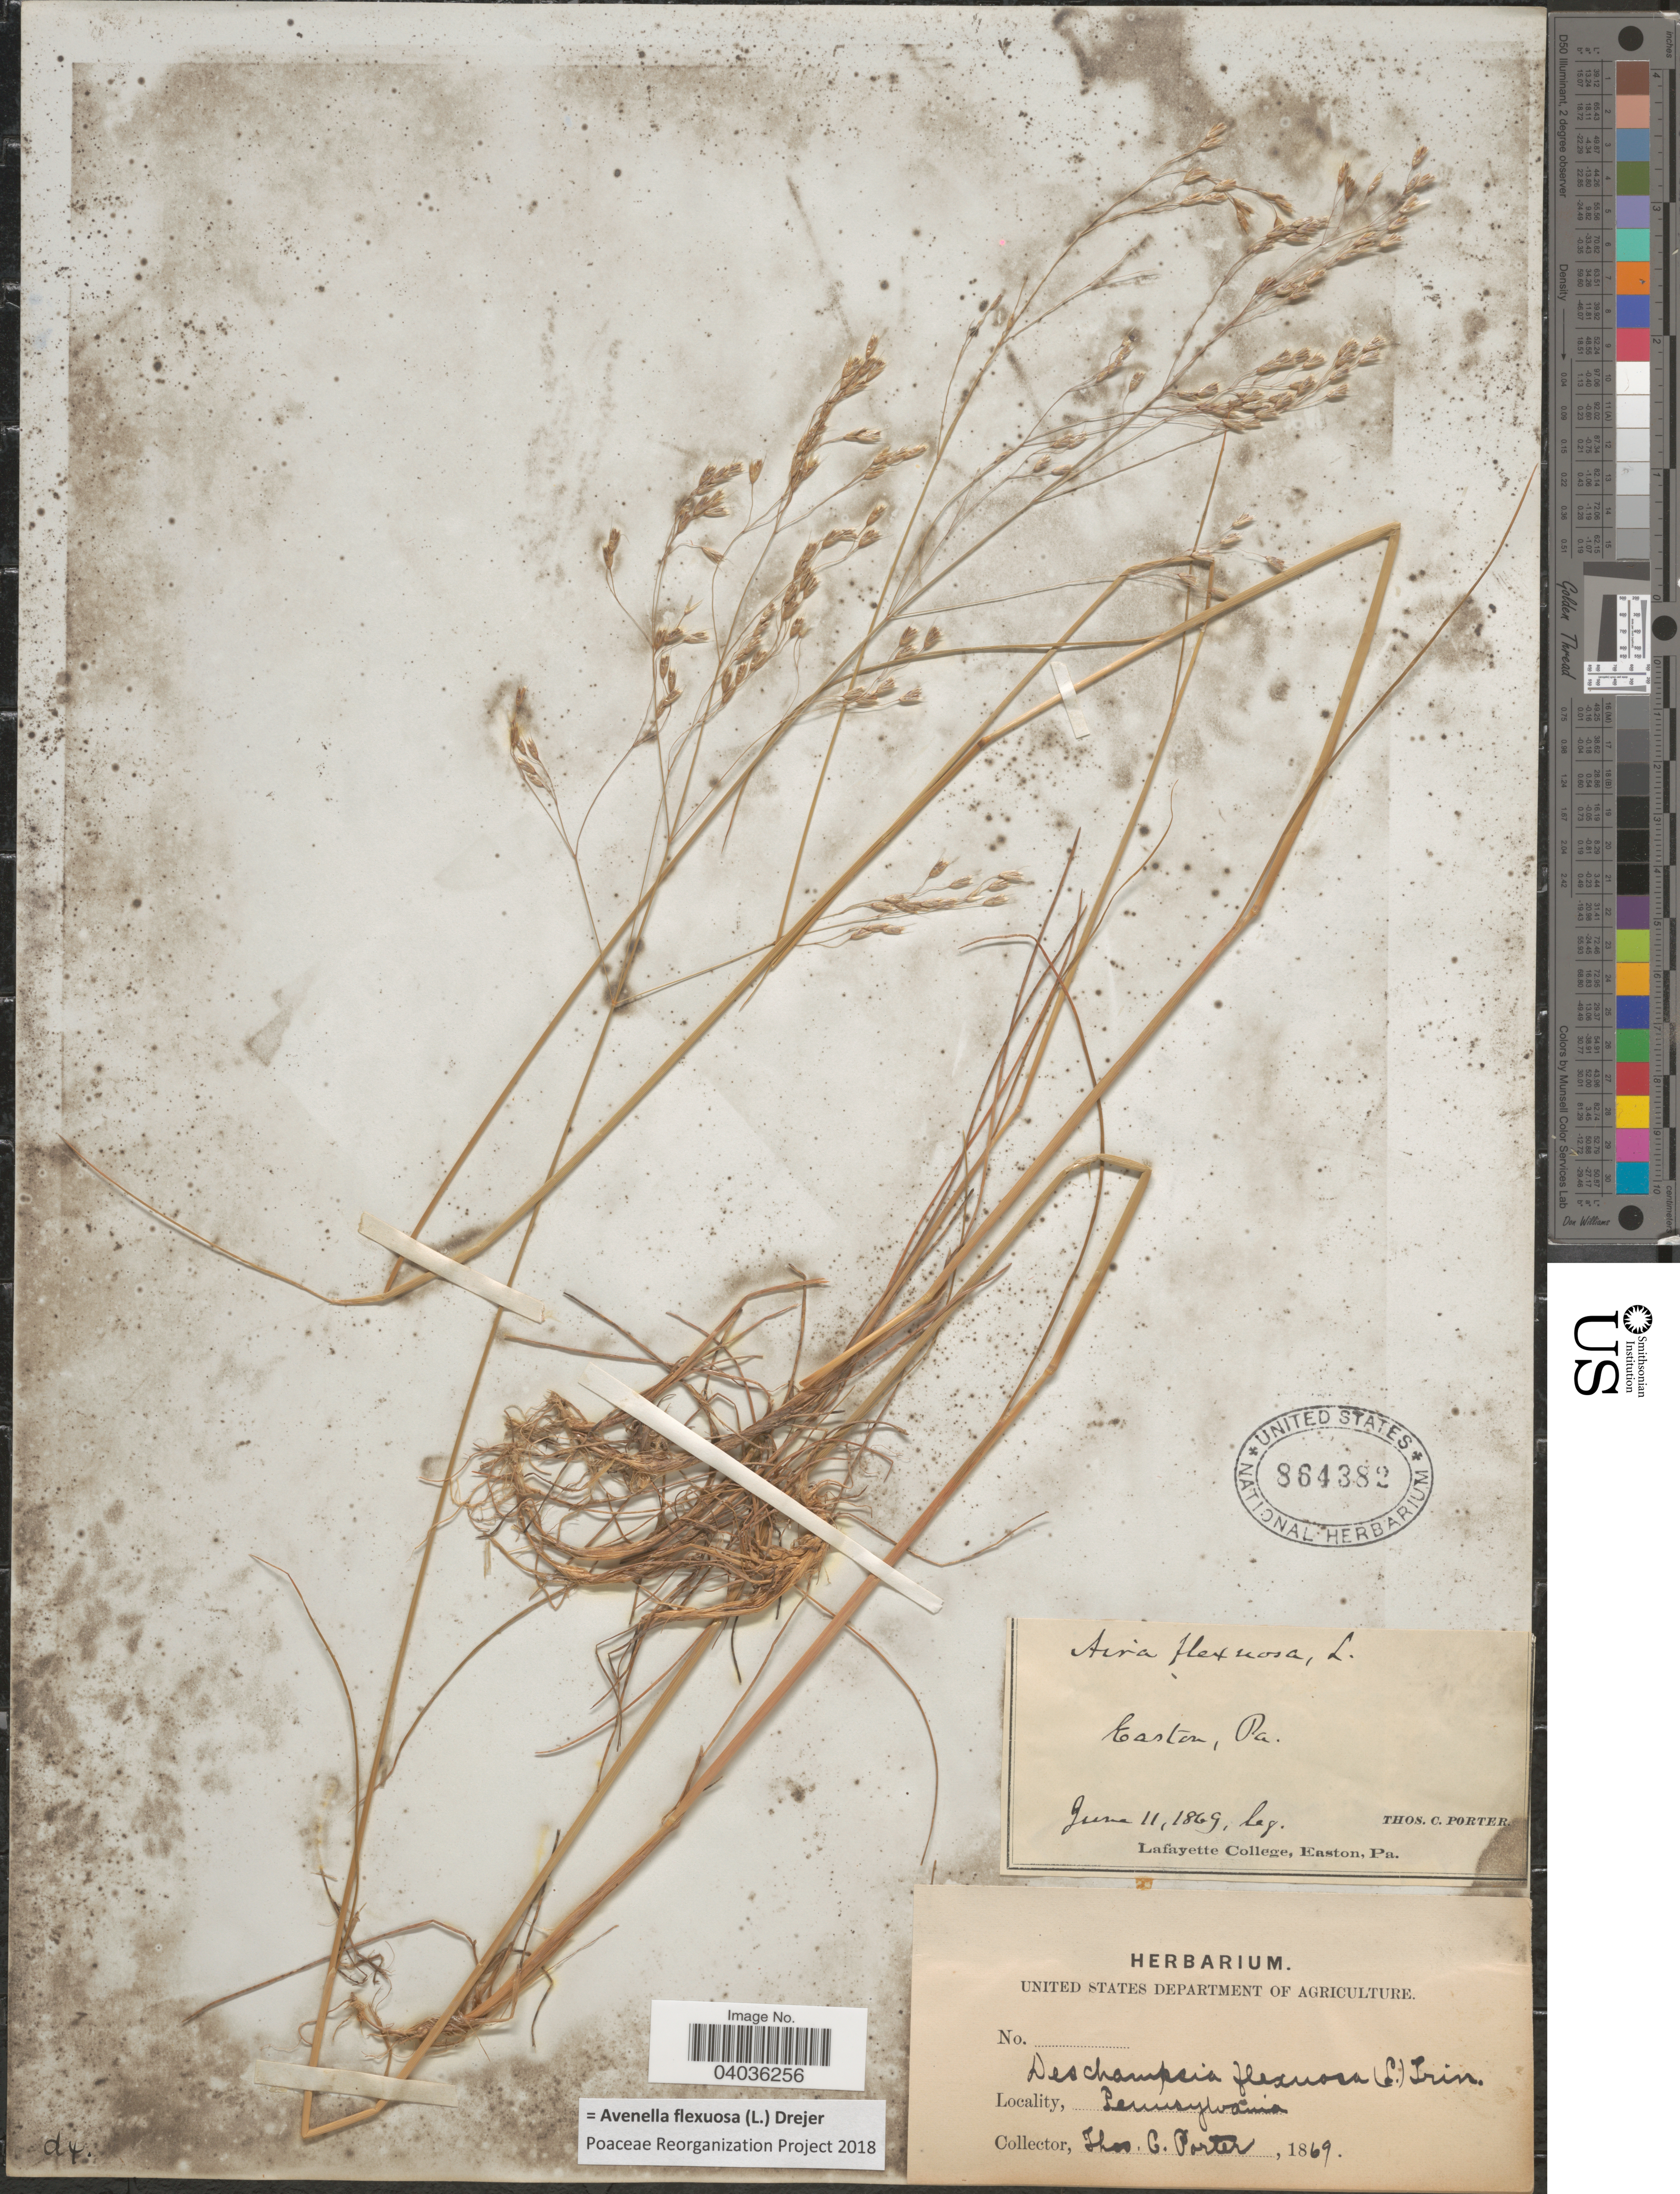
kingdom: Plantae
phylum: Tracheophyta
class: Liliopsida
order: Poales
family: Poaceae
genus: Avenella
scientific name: Avenella flexuosa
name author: (L.) Drejer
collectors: T. Porter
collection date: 1869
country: United States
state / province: Pennsylvania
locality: Easton.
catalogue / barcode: US 864382